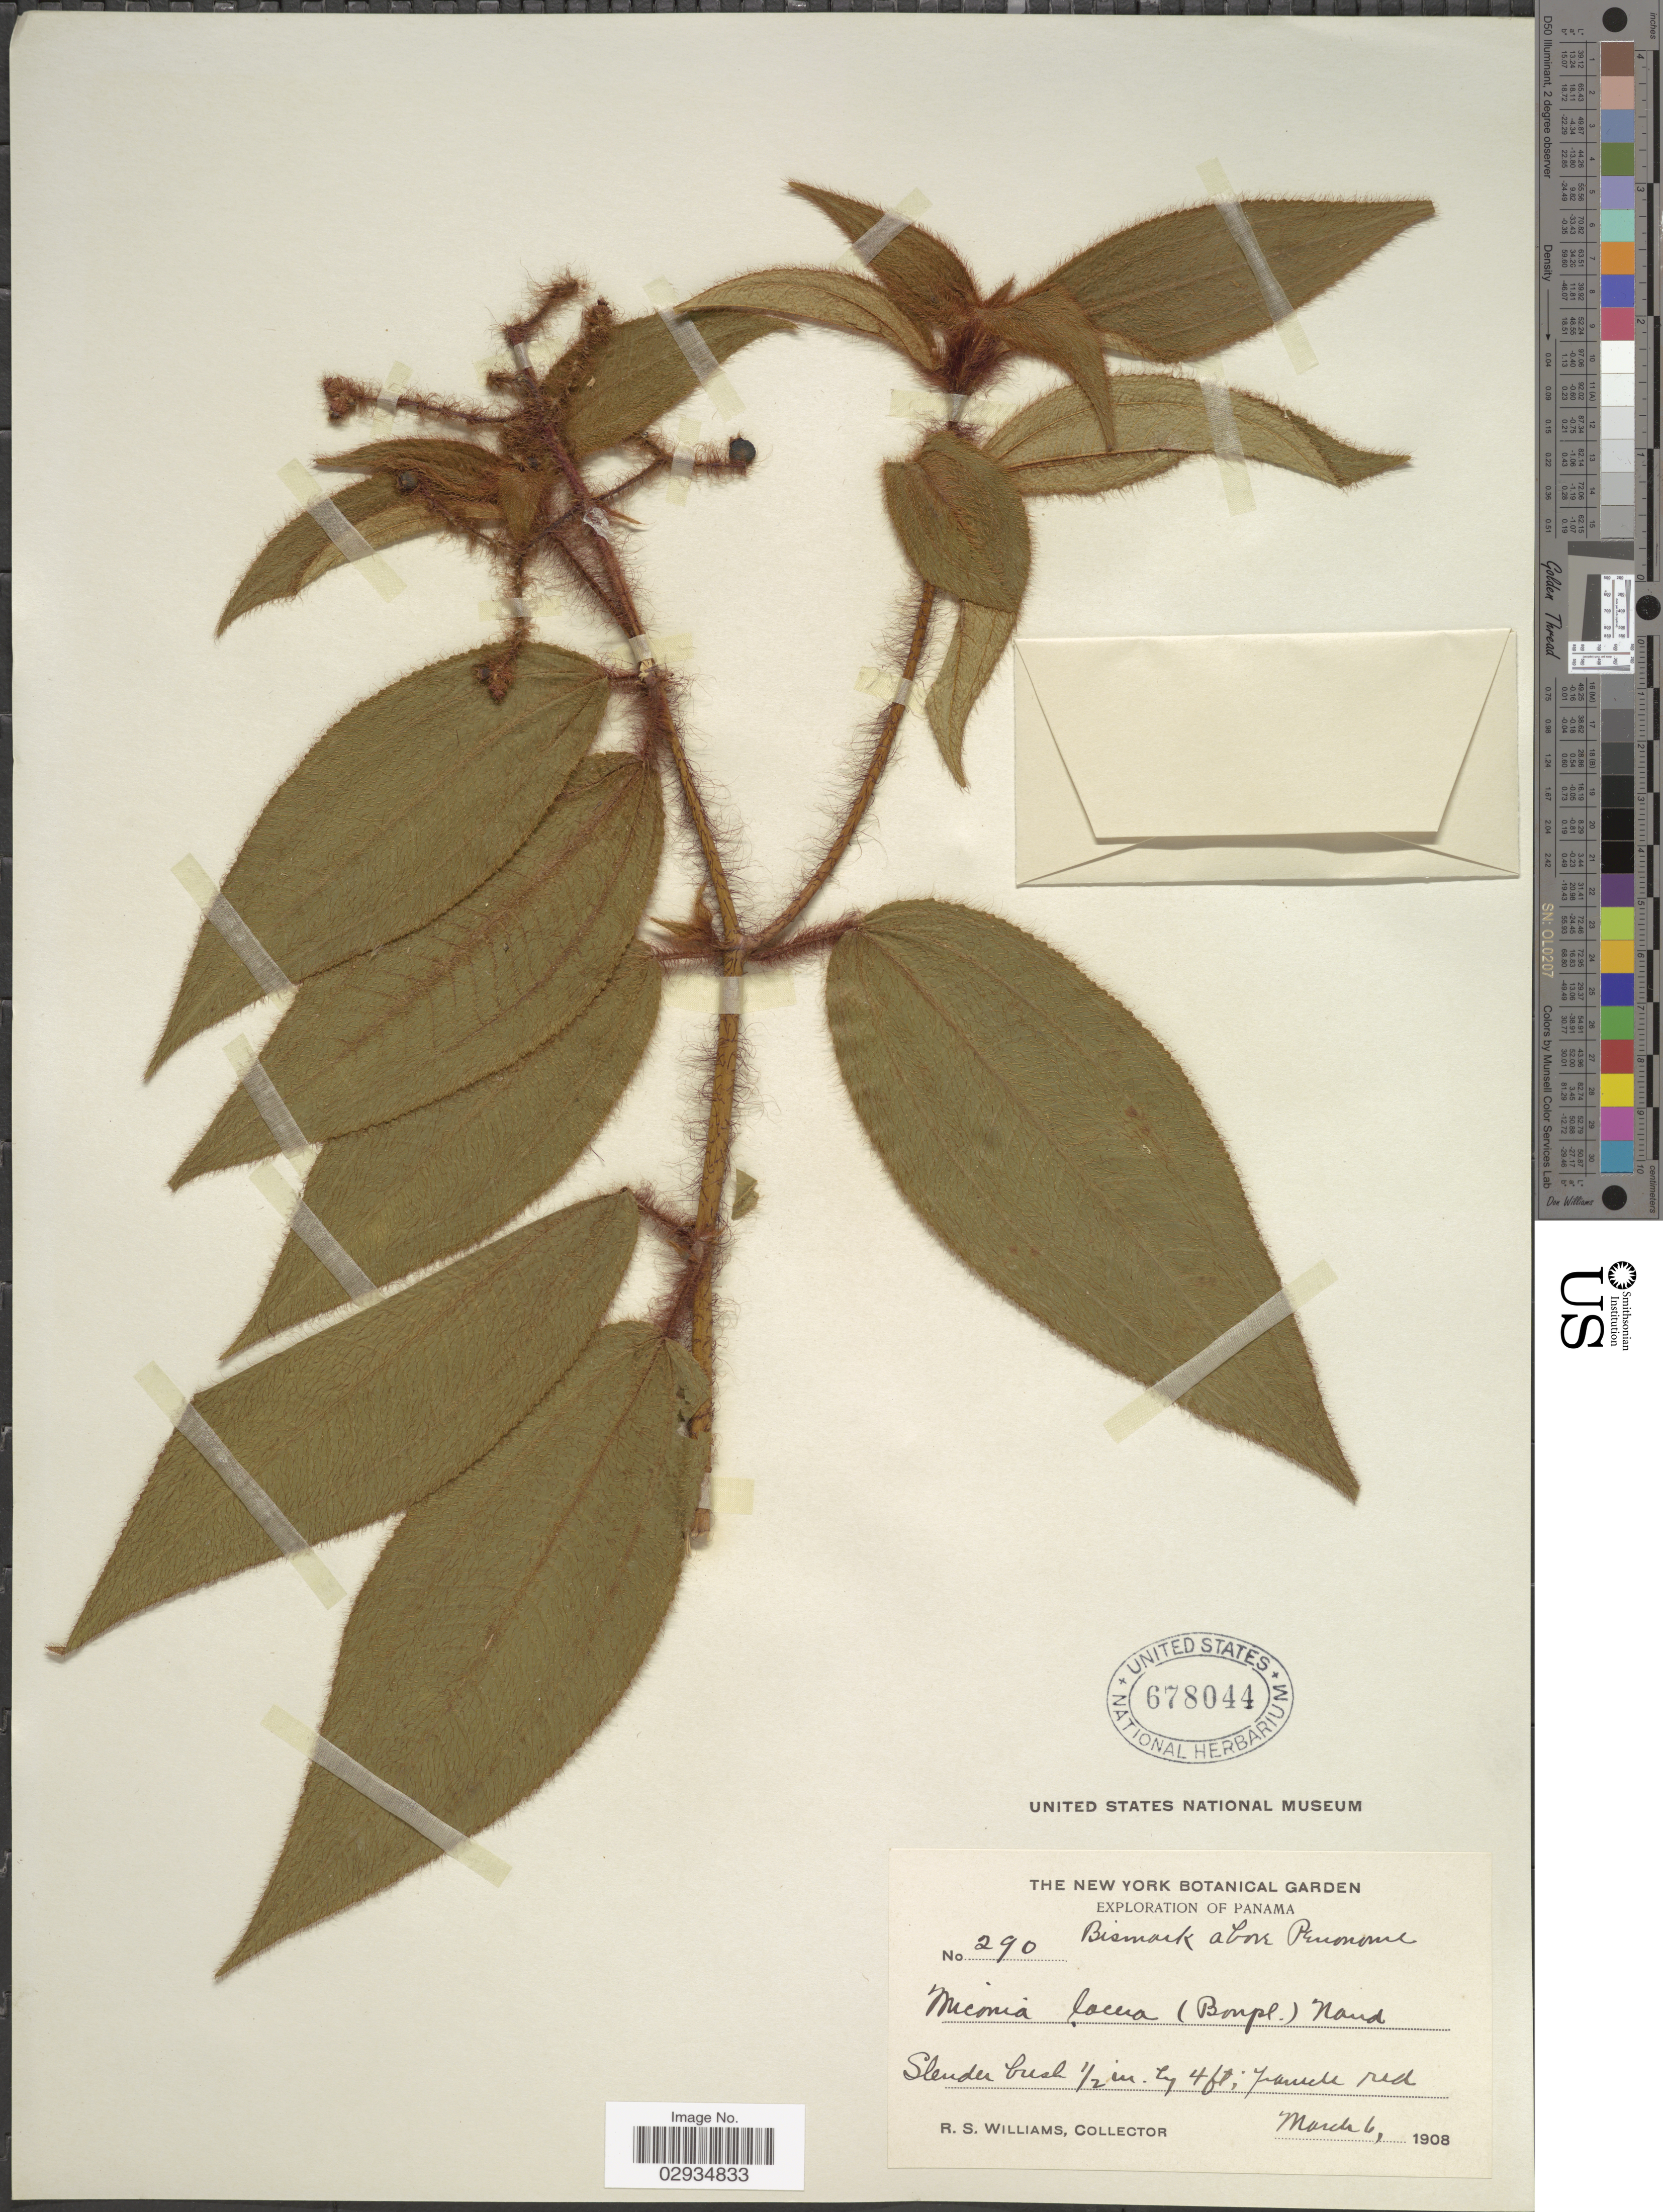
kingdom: Plantae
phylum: Tracheophyta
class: Magnoliopsida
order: Myrtales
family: Melastomataceae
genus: Miconia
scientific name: Miconia lacera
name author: (Bonpl.) Naudin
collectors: R. S. Williams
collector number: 290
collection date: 1908-03-06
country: Panama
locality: Bismark above Penonome.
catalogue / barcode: US 678044